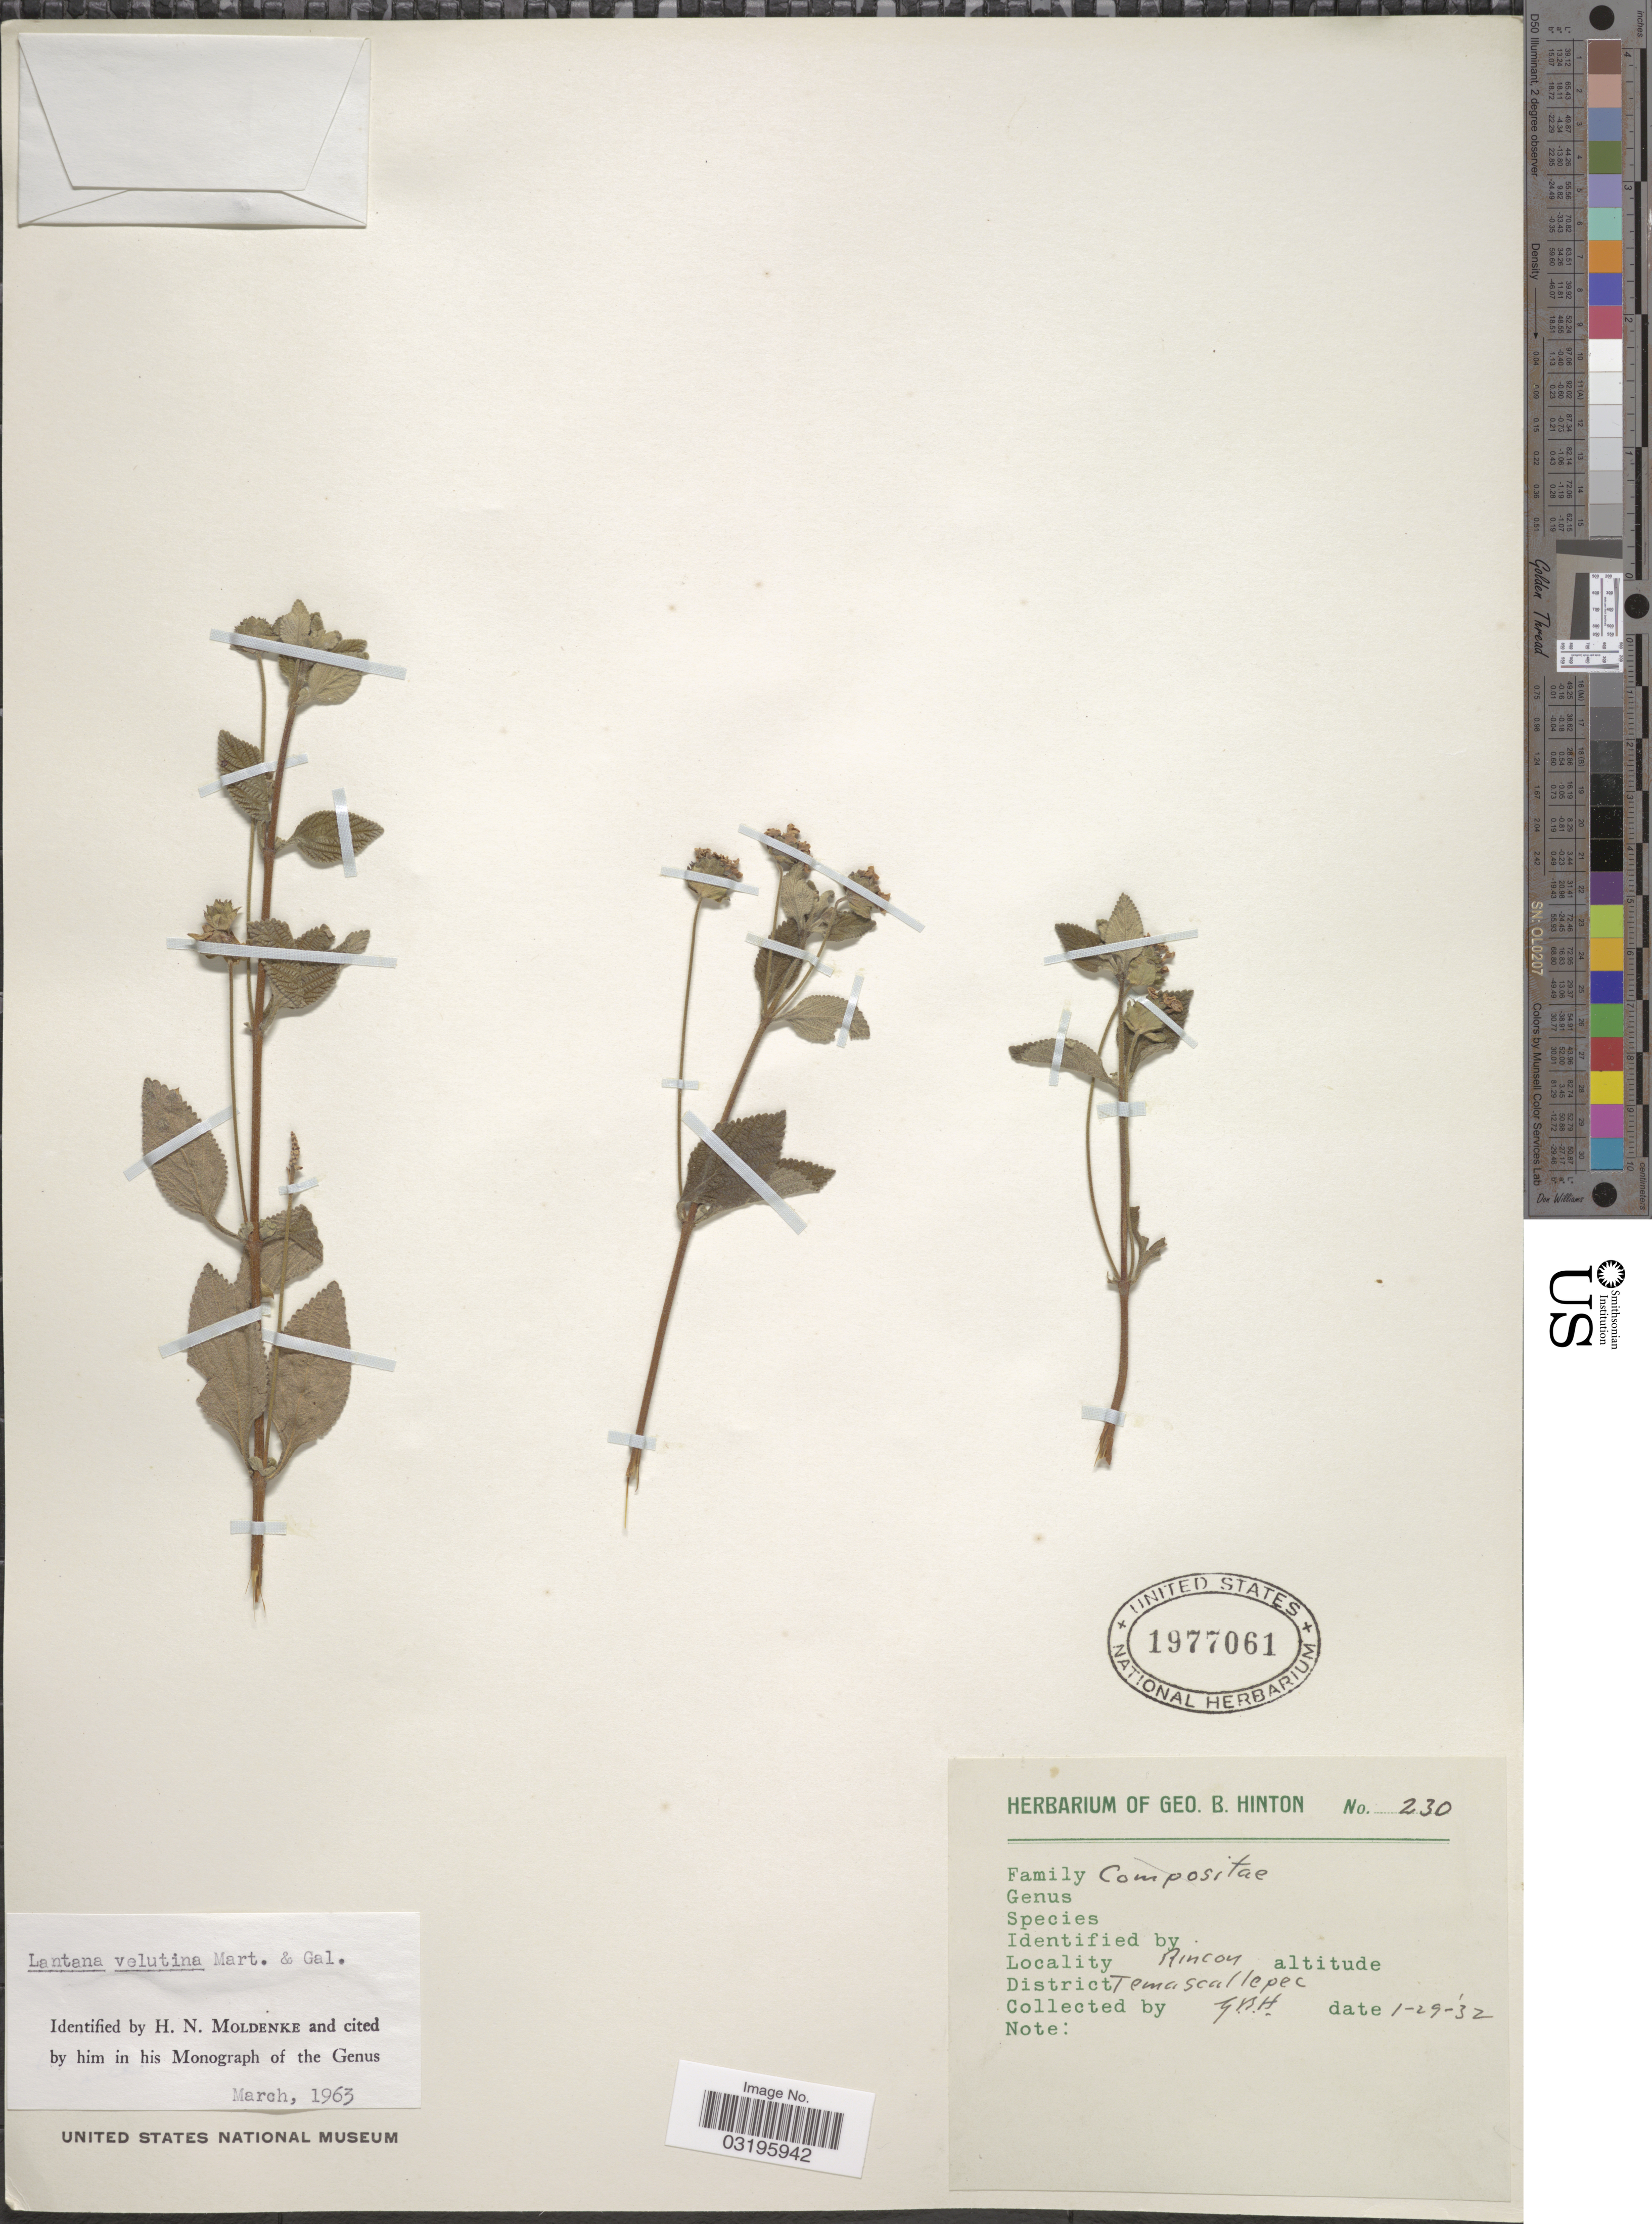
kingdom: Plantae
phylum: Tracheophyta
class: Magnoliopsida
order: Lamiales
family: Verbenaceae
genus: Lantana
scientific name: Lantana velutina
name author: M. Martens & Galeotti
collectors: G. B. Hinton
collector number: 230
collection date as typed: Transcribed d/m/y: 29/1/32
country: Mexico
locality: Rincon, District Temascaltepec.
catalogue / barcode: US 1977061